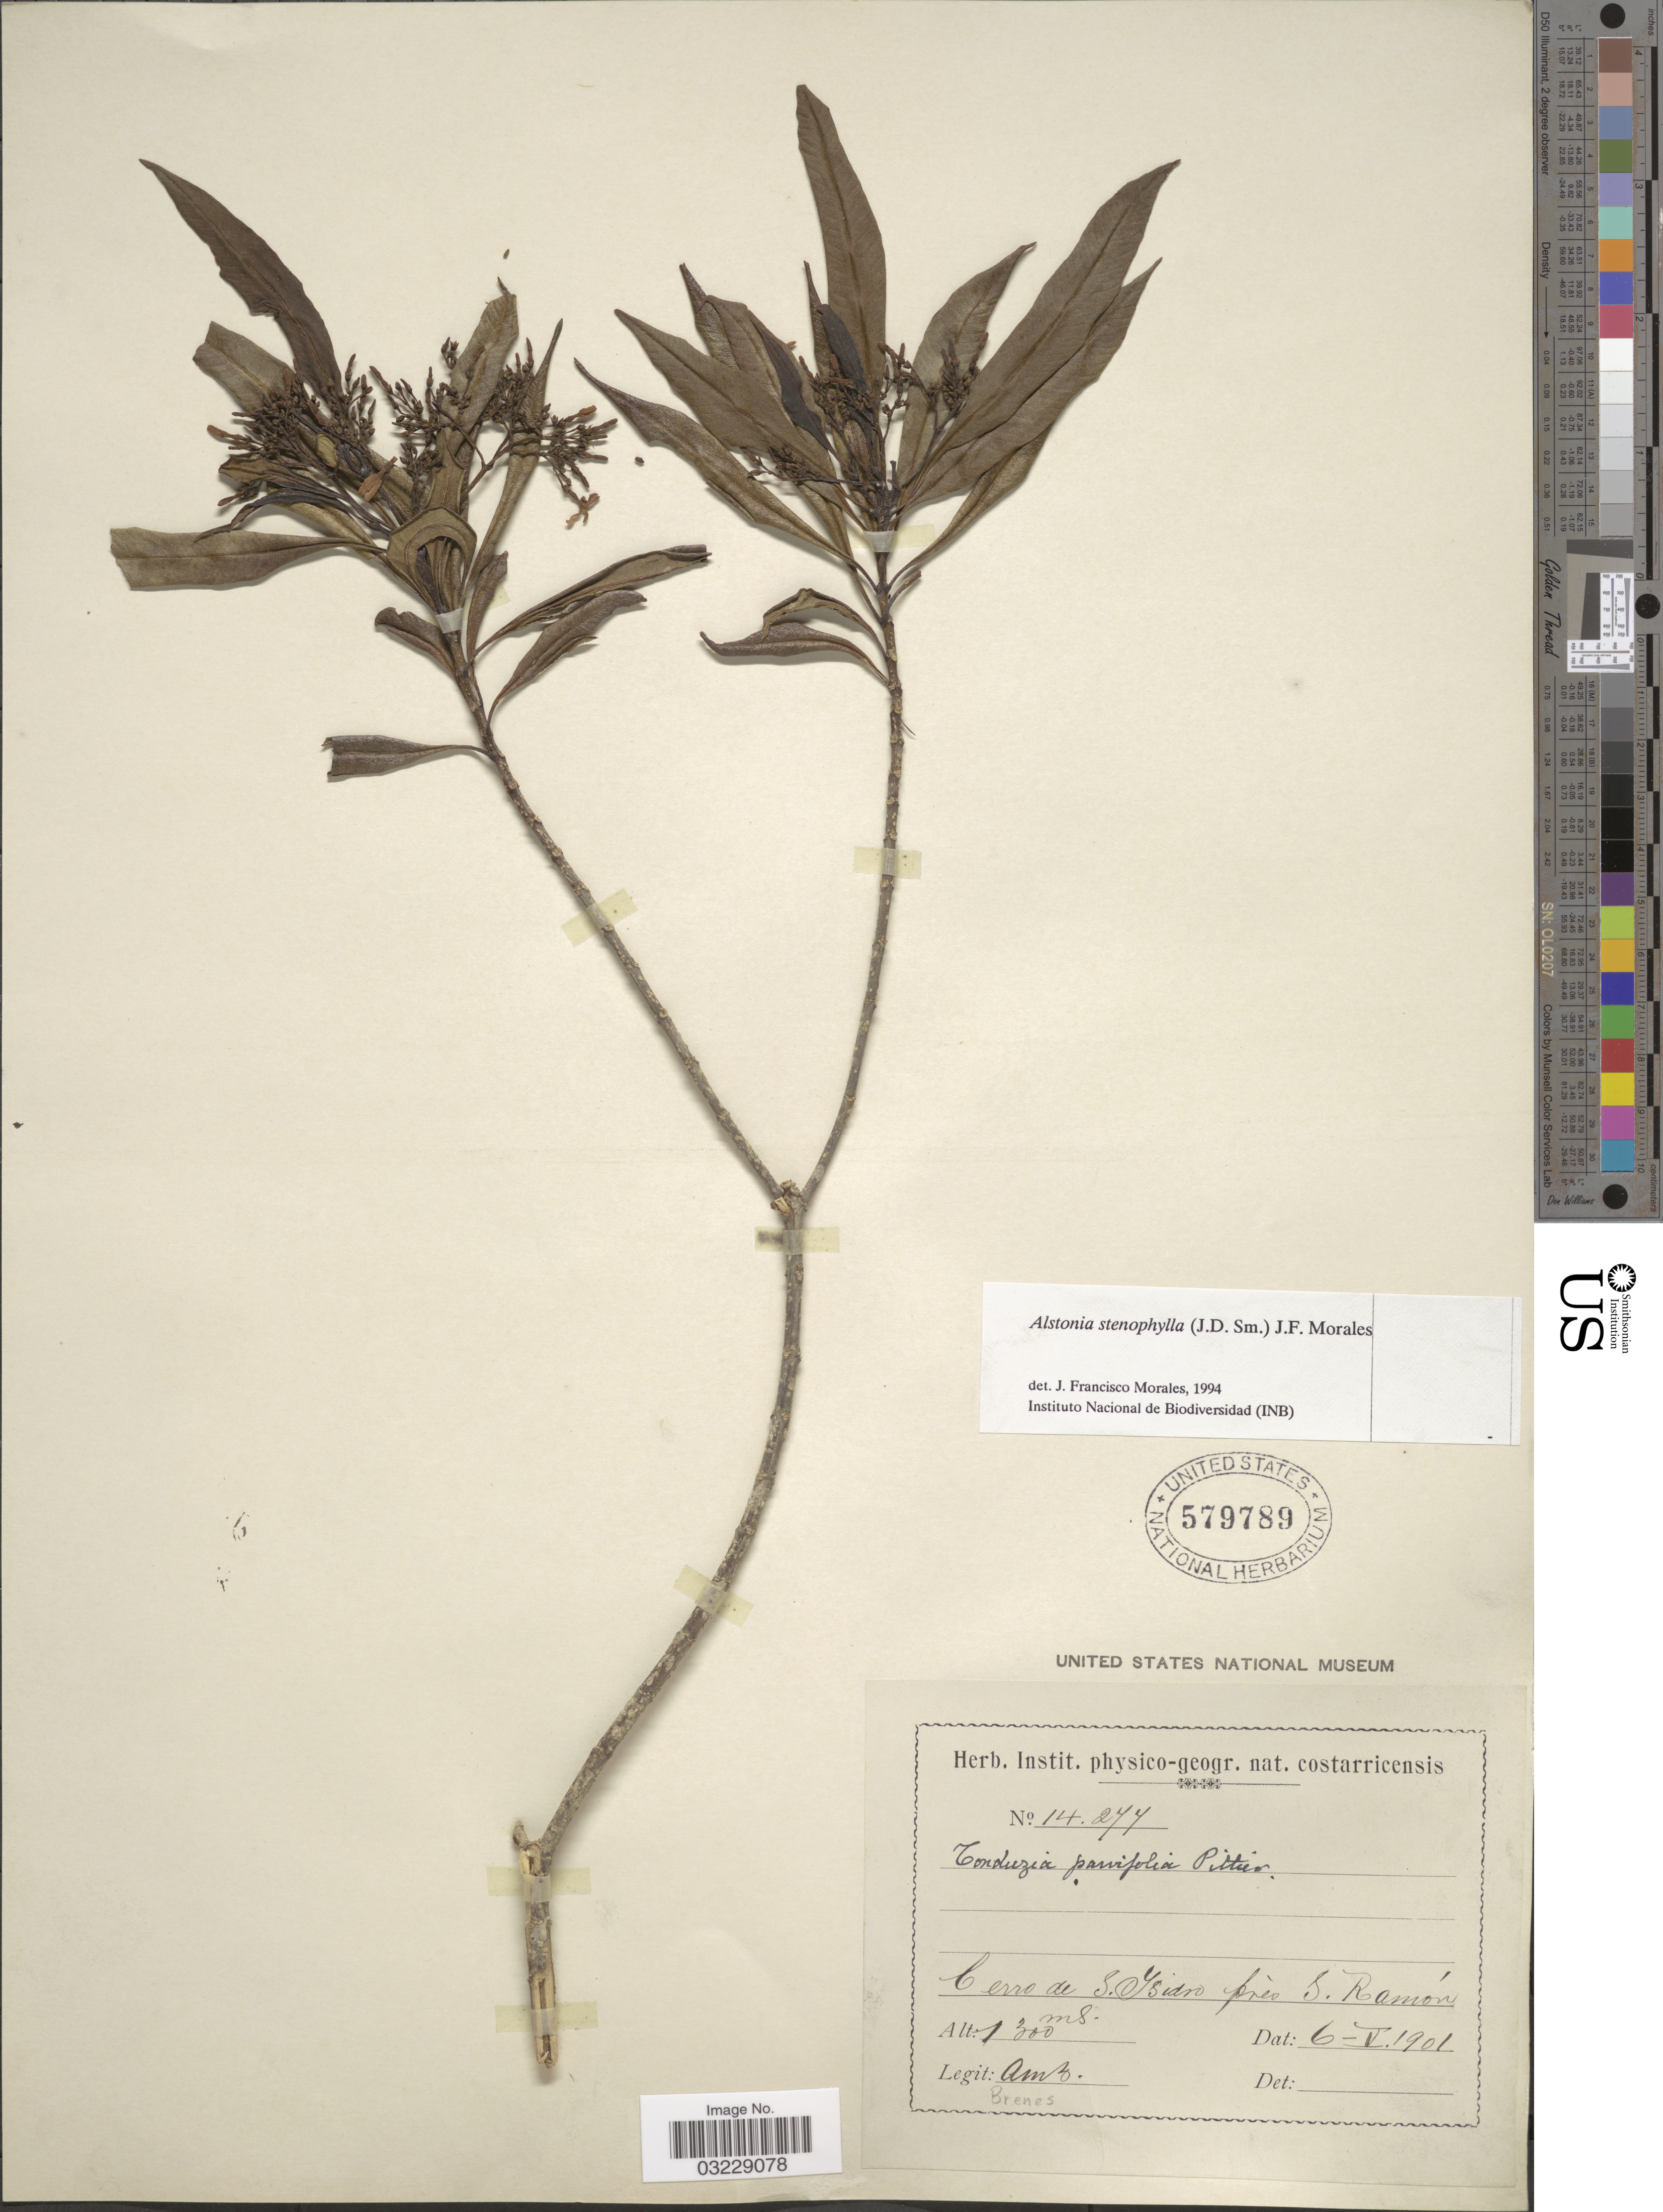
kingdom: Plantae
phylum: Tracheophyta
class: Magnoliopsida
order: Gentianales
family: Apocynaceae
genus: Alstonia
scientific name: Alstonia stenophylla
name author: Guillaumin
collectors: A. Brenes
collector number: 14277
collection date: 1901-05-06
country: Costa Rica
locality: Cerro de S. Isidro près S. Ramón.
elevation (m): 1300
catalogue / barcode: US 579789